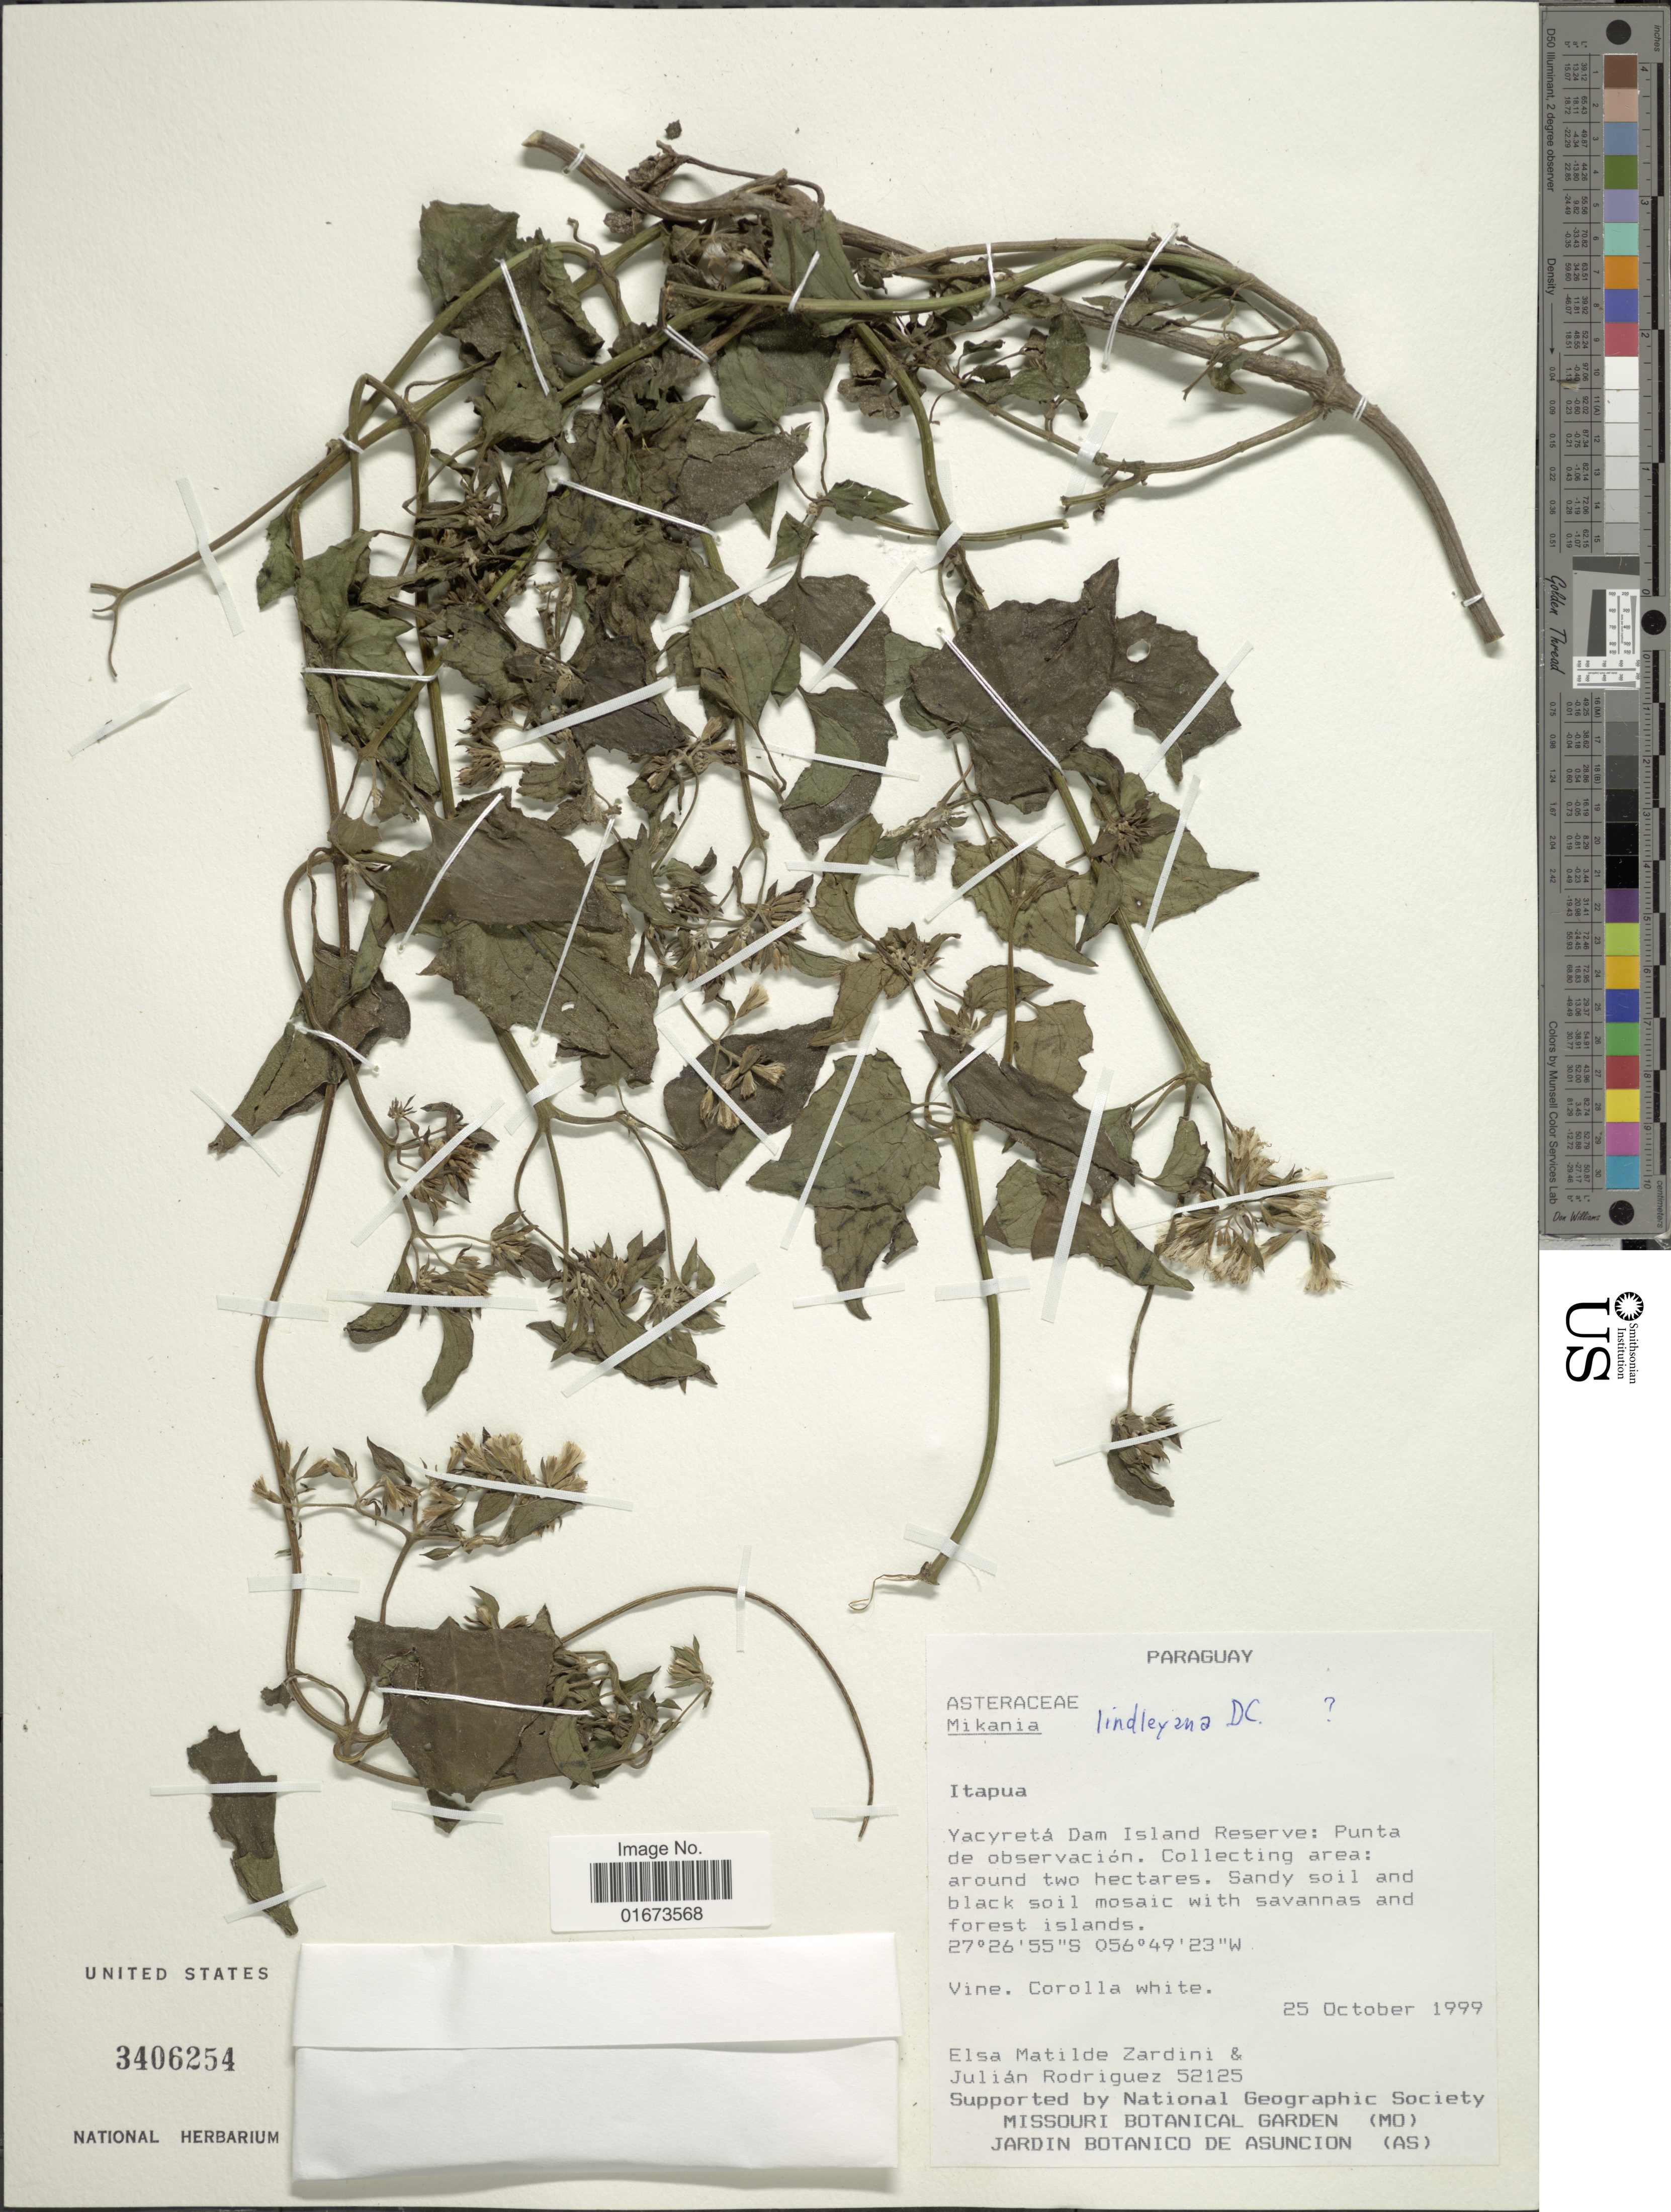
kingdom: Plantae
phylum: Tracheophyta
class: Magnoliopsida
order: Asterales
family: Asteraceae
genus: Mikania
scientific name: Mikania lindleyana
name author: DC.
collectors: E. M. Zardini & J. Rodriguez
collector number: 52125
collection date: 1999-11-25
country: Paraguay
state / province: Itapua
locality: Yacyretá Dam Island reserve: Punta de observación. Collecting area: around two hectares. Sandy soil and black soil mosaic with savannas and forest islands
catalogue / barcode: US 3406254